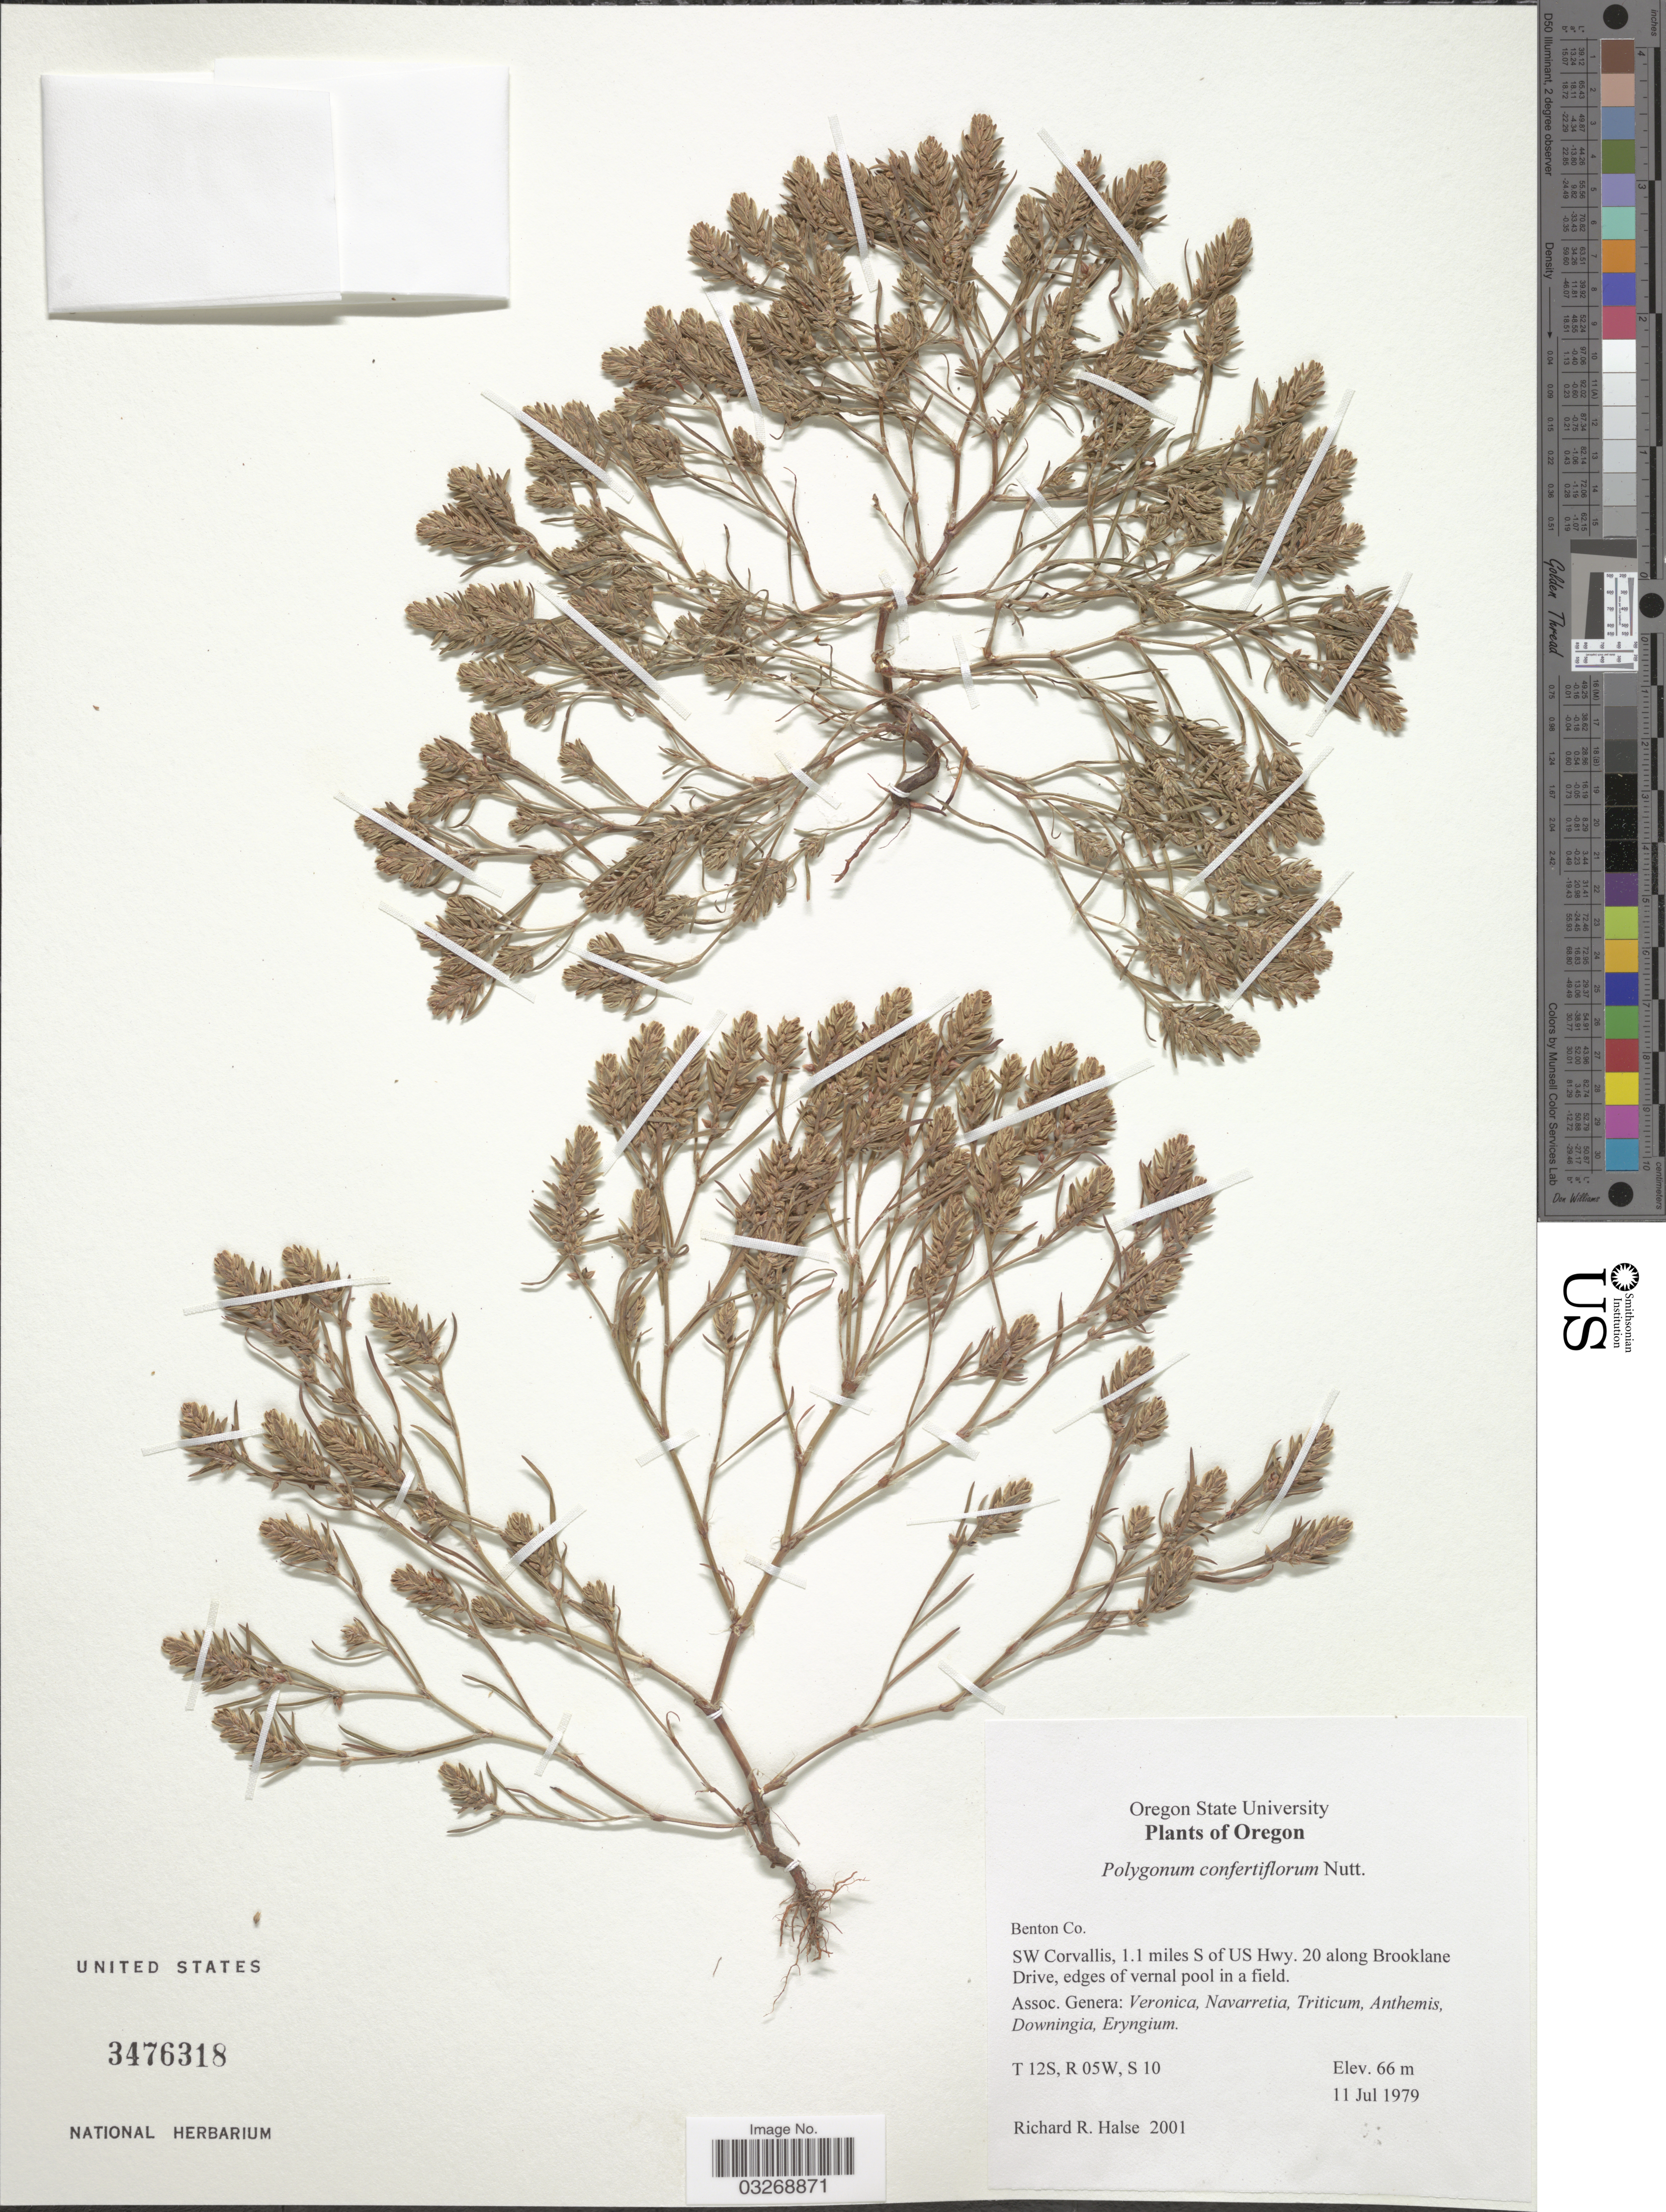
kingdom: Plantae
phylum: Tracheophyta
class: Magnoliopsida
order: Caryophyllales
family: Polygonaceae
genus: Polygonum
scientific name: Polygonum confertiflorum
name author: Nutt. ex Piper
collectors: R. Halse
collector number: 2001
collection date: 1979-07-11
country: United States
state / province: Oregon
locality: SW Corvallis, 1.1 miles S of US Hwy. 20 along Brooklane Drive, edges of vernal pool in a field. T 12S, R 05W, S 10.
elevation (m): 66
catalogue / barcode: US 3476318